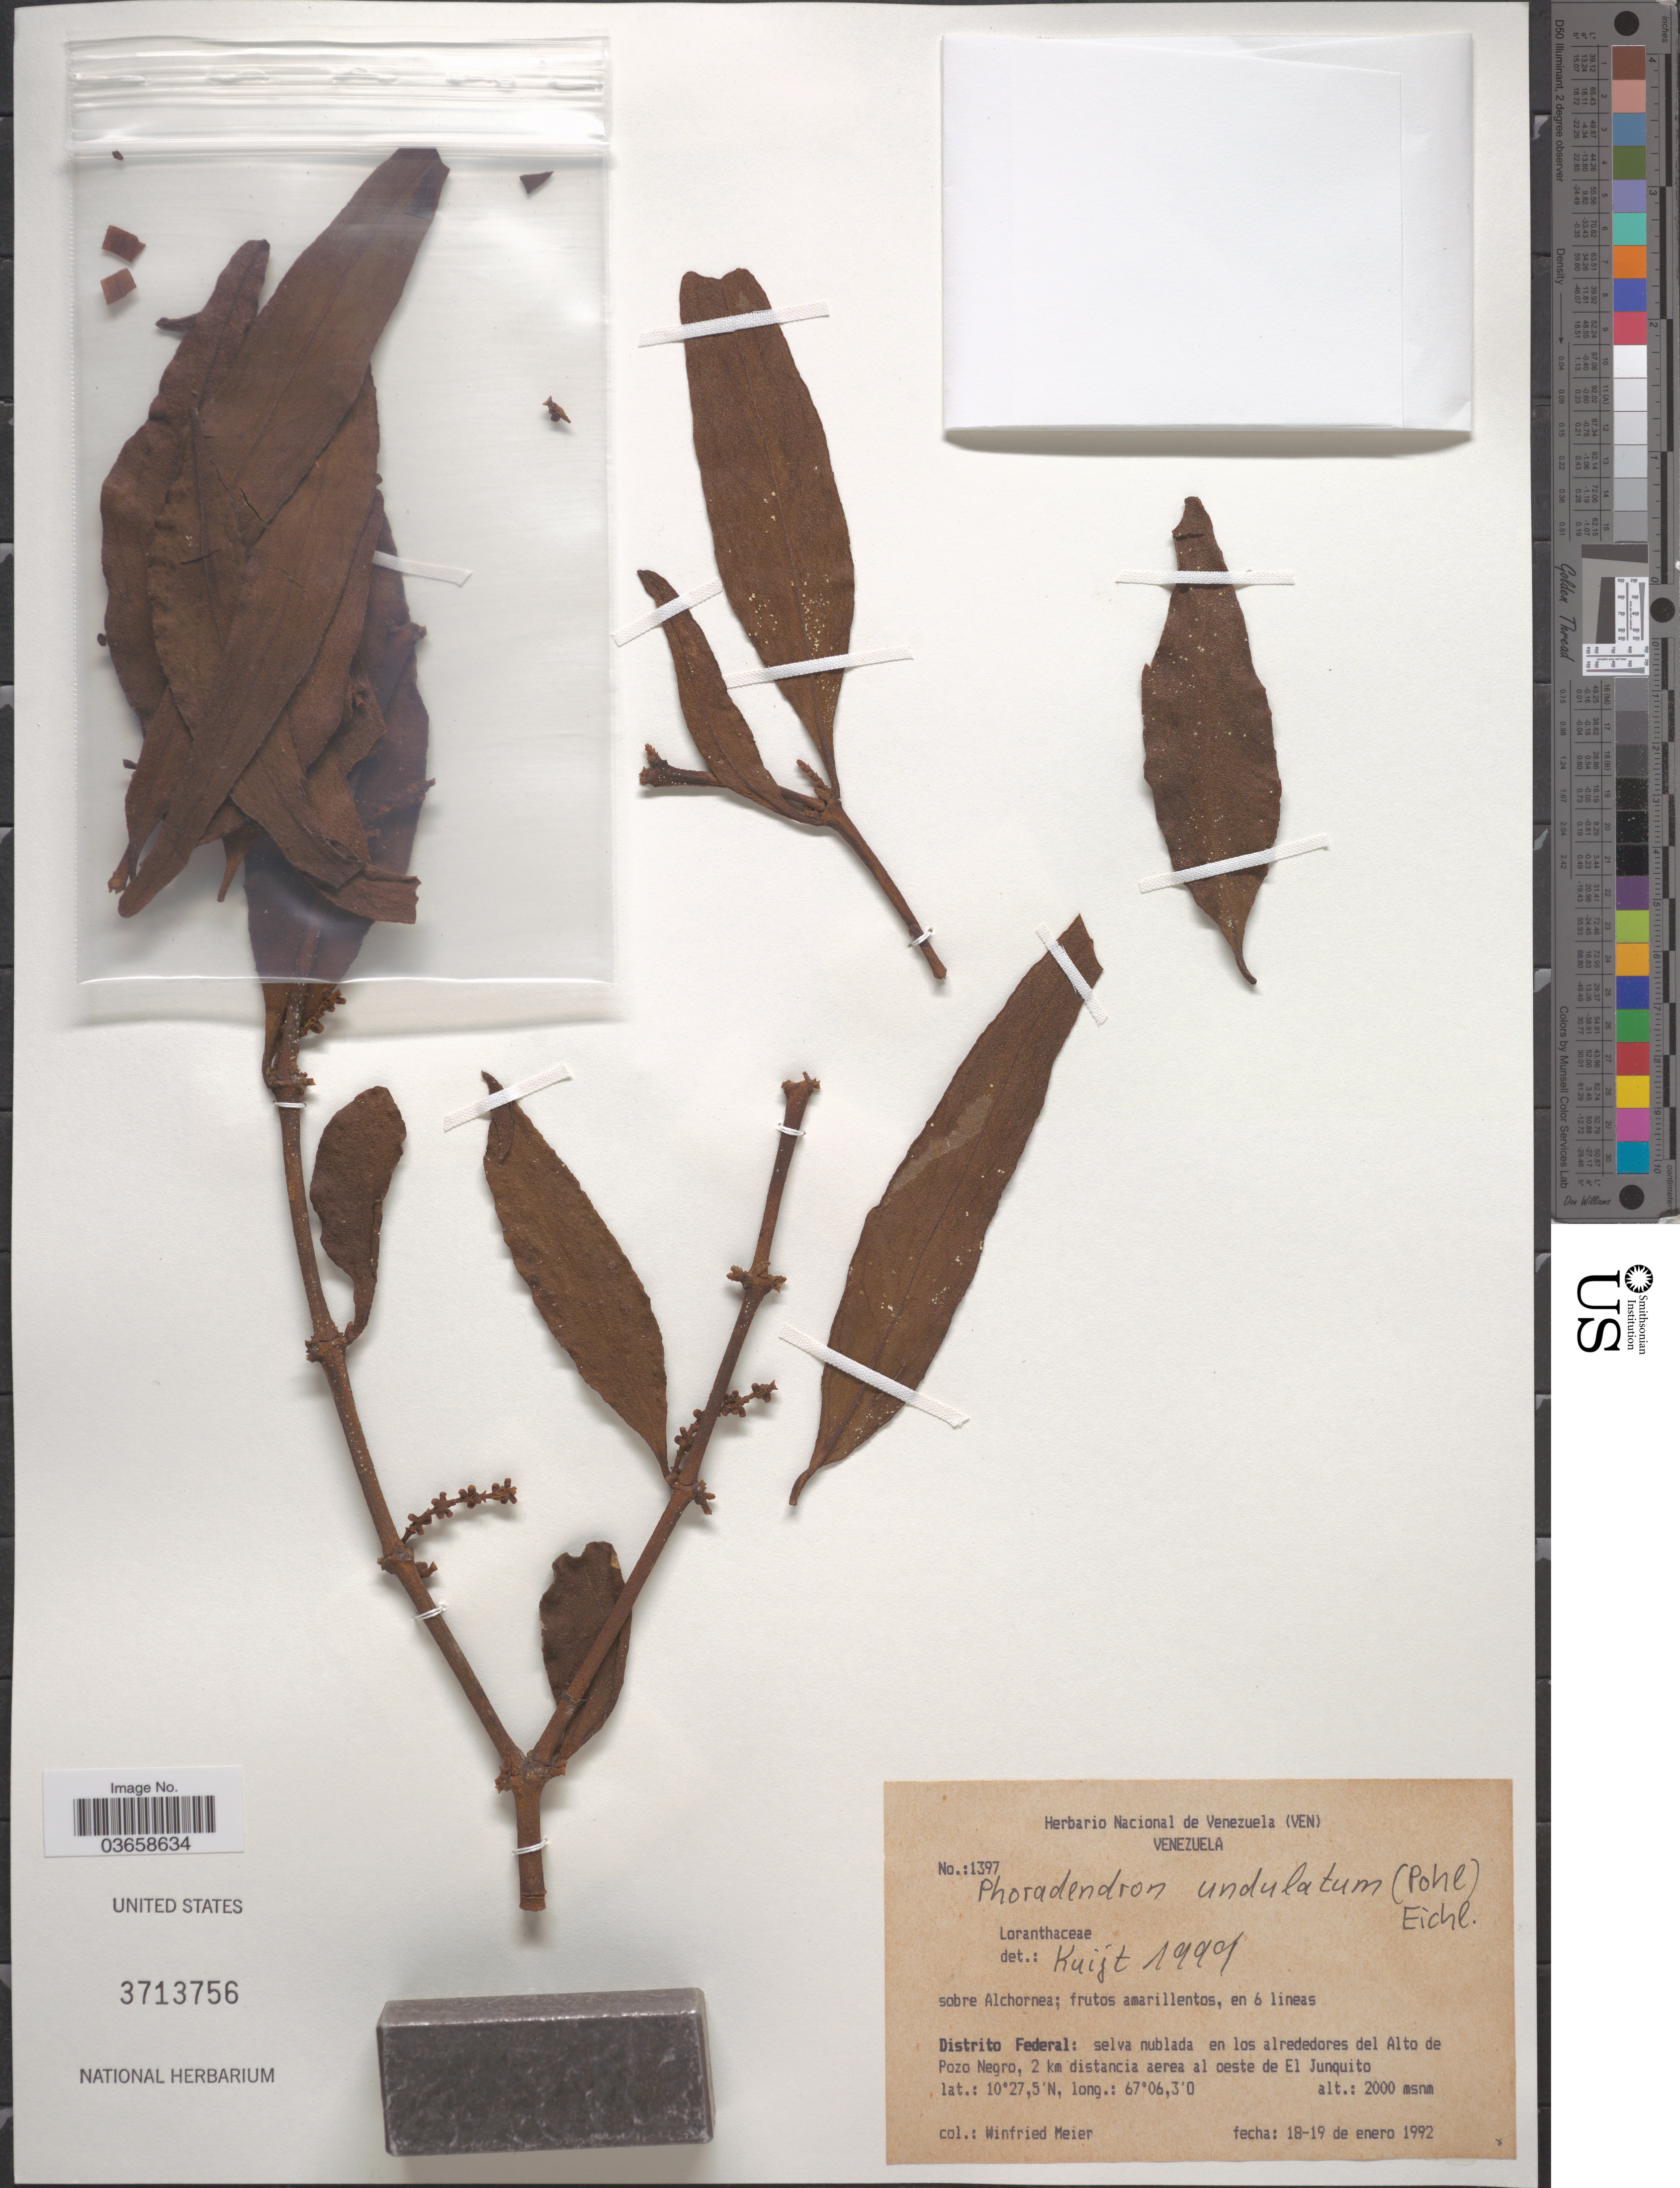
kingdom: Plantae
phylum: Tracheophyta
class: Magnoliopsida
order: Santalales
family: Viscaceae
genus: Phoradendron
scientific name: Phoradendron undulatum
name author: (Pohl ex DC.) Eichler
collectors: W. Meier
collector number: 1397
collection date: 1992-01-18/1992-01-19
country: Venezuela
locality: Distrito Federal: selva nublada en los alrededores del Alto de Pozo Negro, 2 km distancia aerea al oeste de El Junquito.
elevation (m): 2000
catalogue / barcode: US 3713756